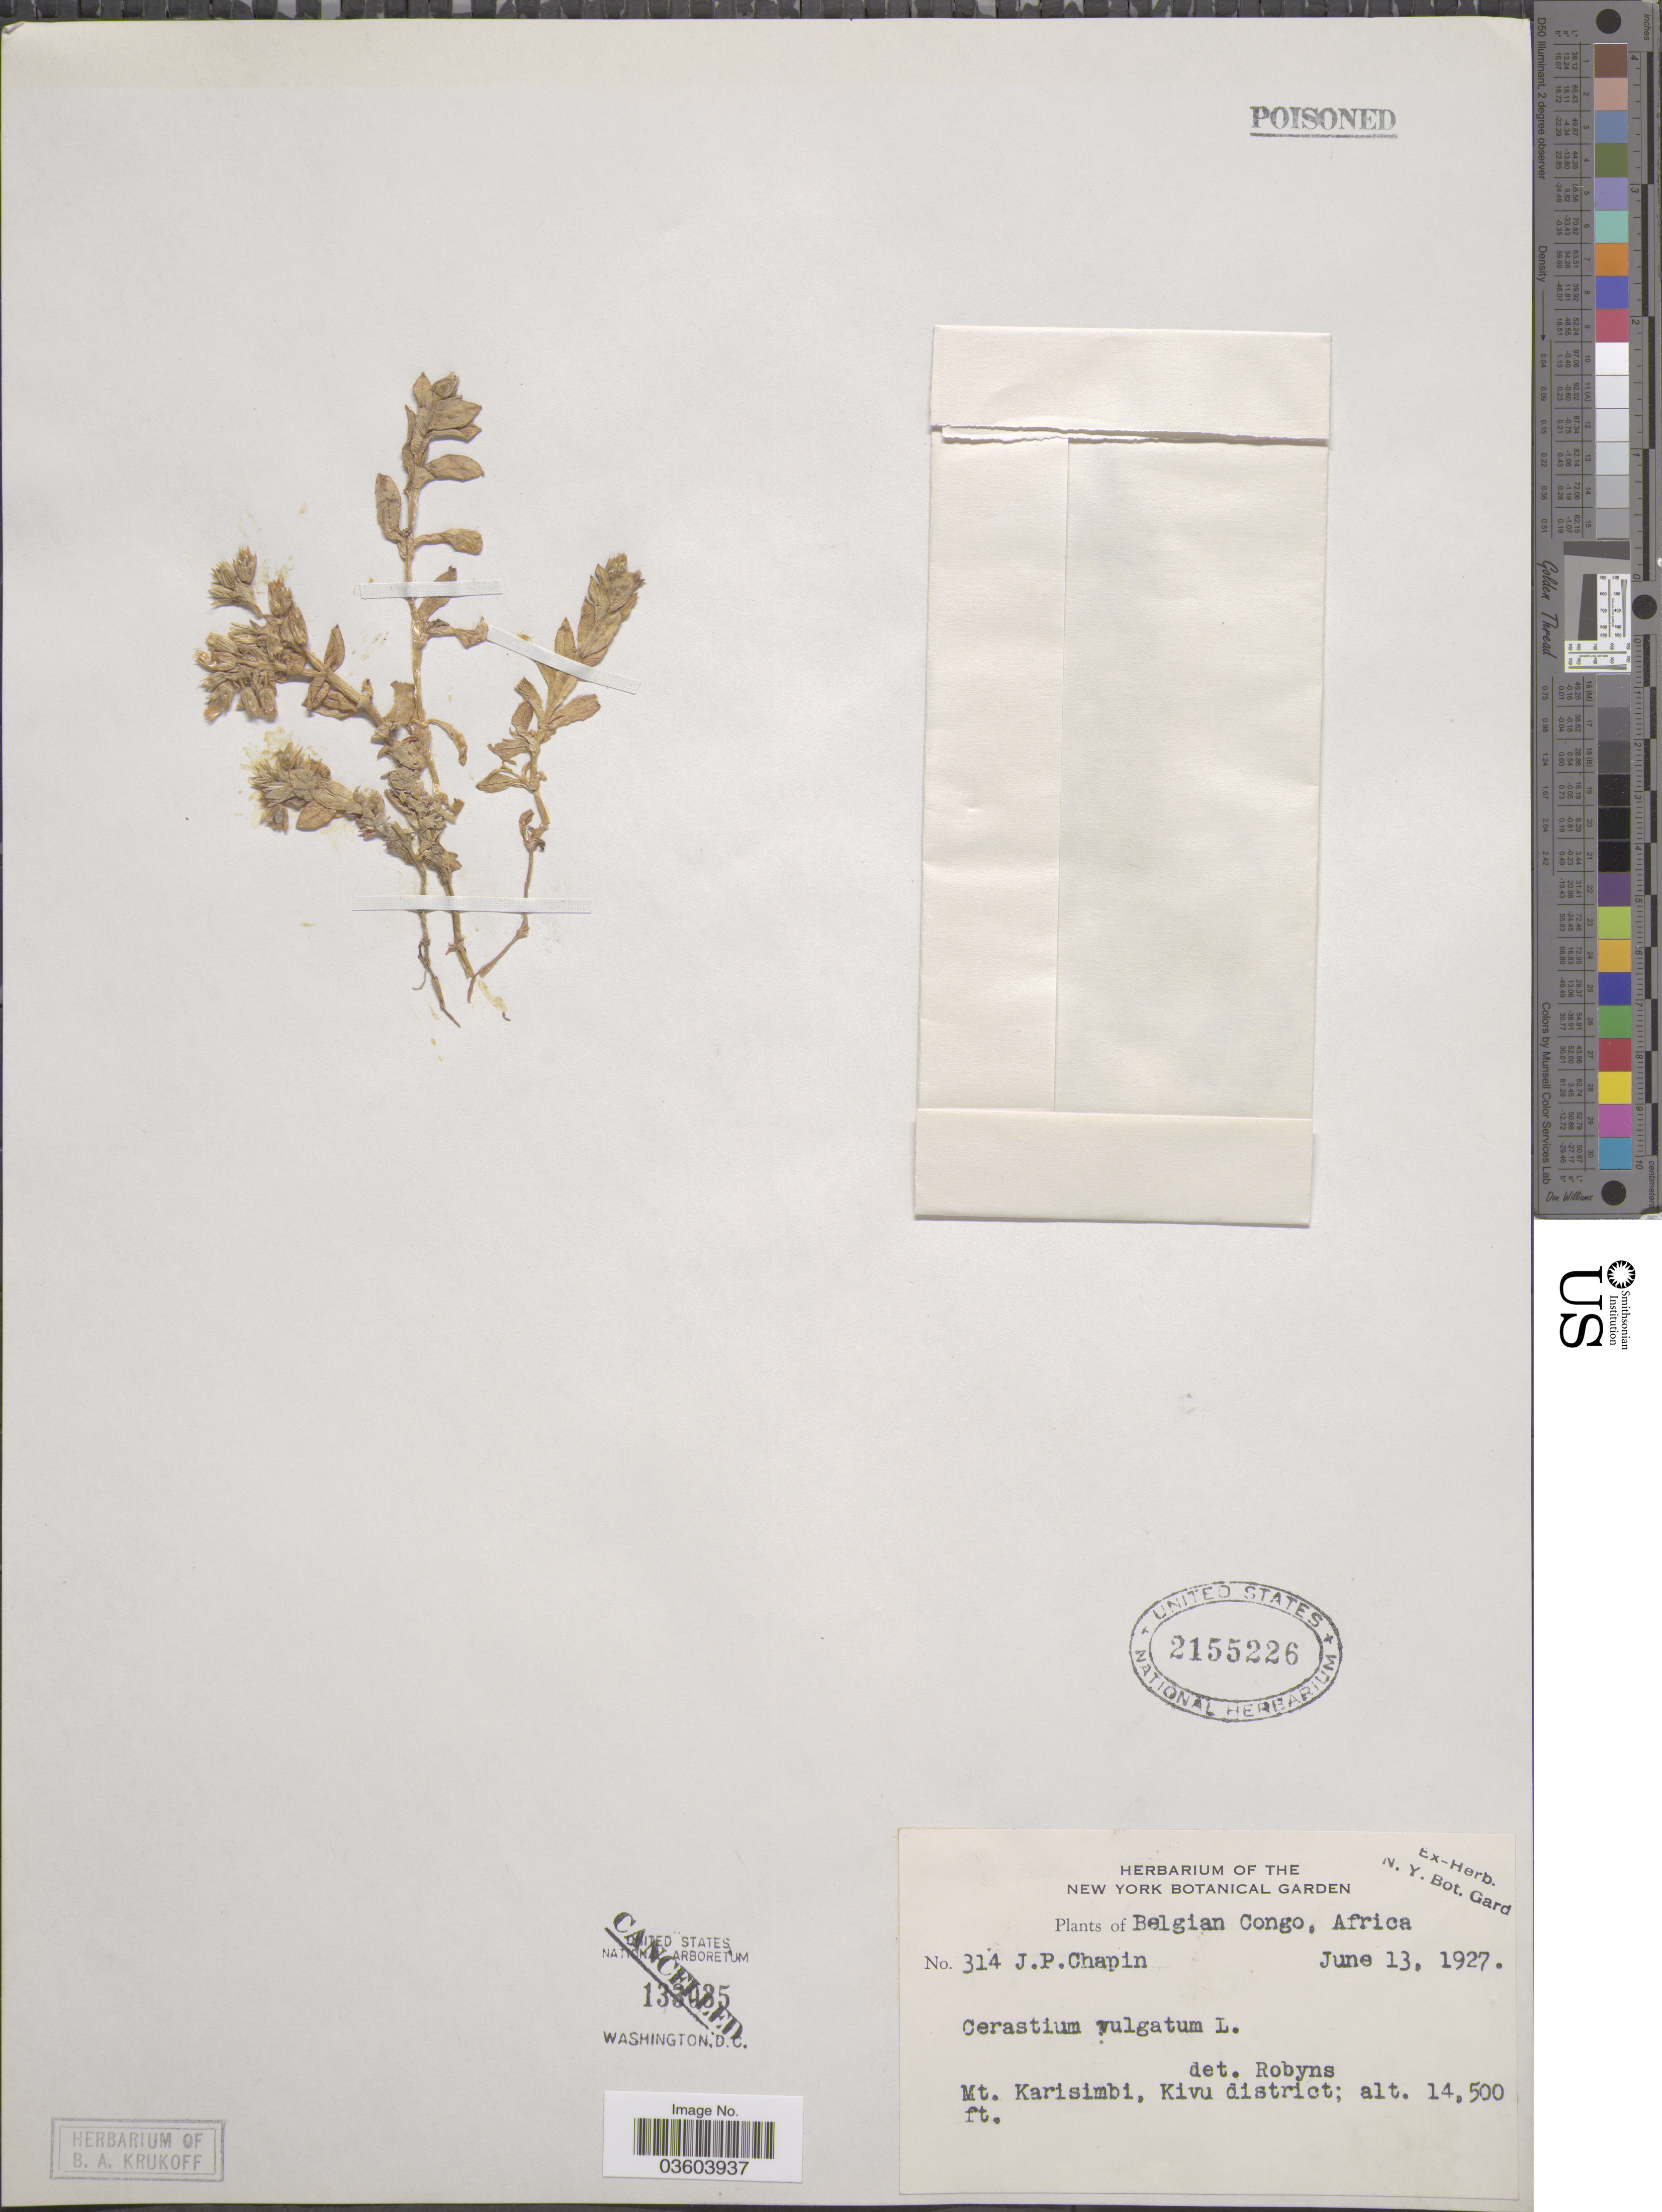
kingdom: Plantae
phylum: Tracheophyta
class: Magnoliopsida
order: Caryophyllales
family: Caryophyllaceae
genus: Cerastium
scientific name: Cerastium vulgatum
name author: L.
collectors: J. Chapin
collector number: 314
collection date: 1927-06-13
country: Congo, Democratic Republic of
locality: Belgian Congo. Mt. Karisimbi, Kivu district.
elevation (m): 4420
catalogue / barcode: US 2155226